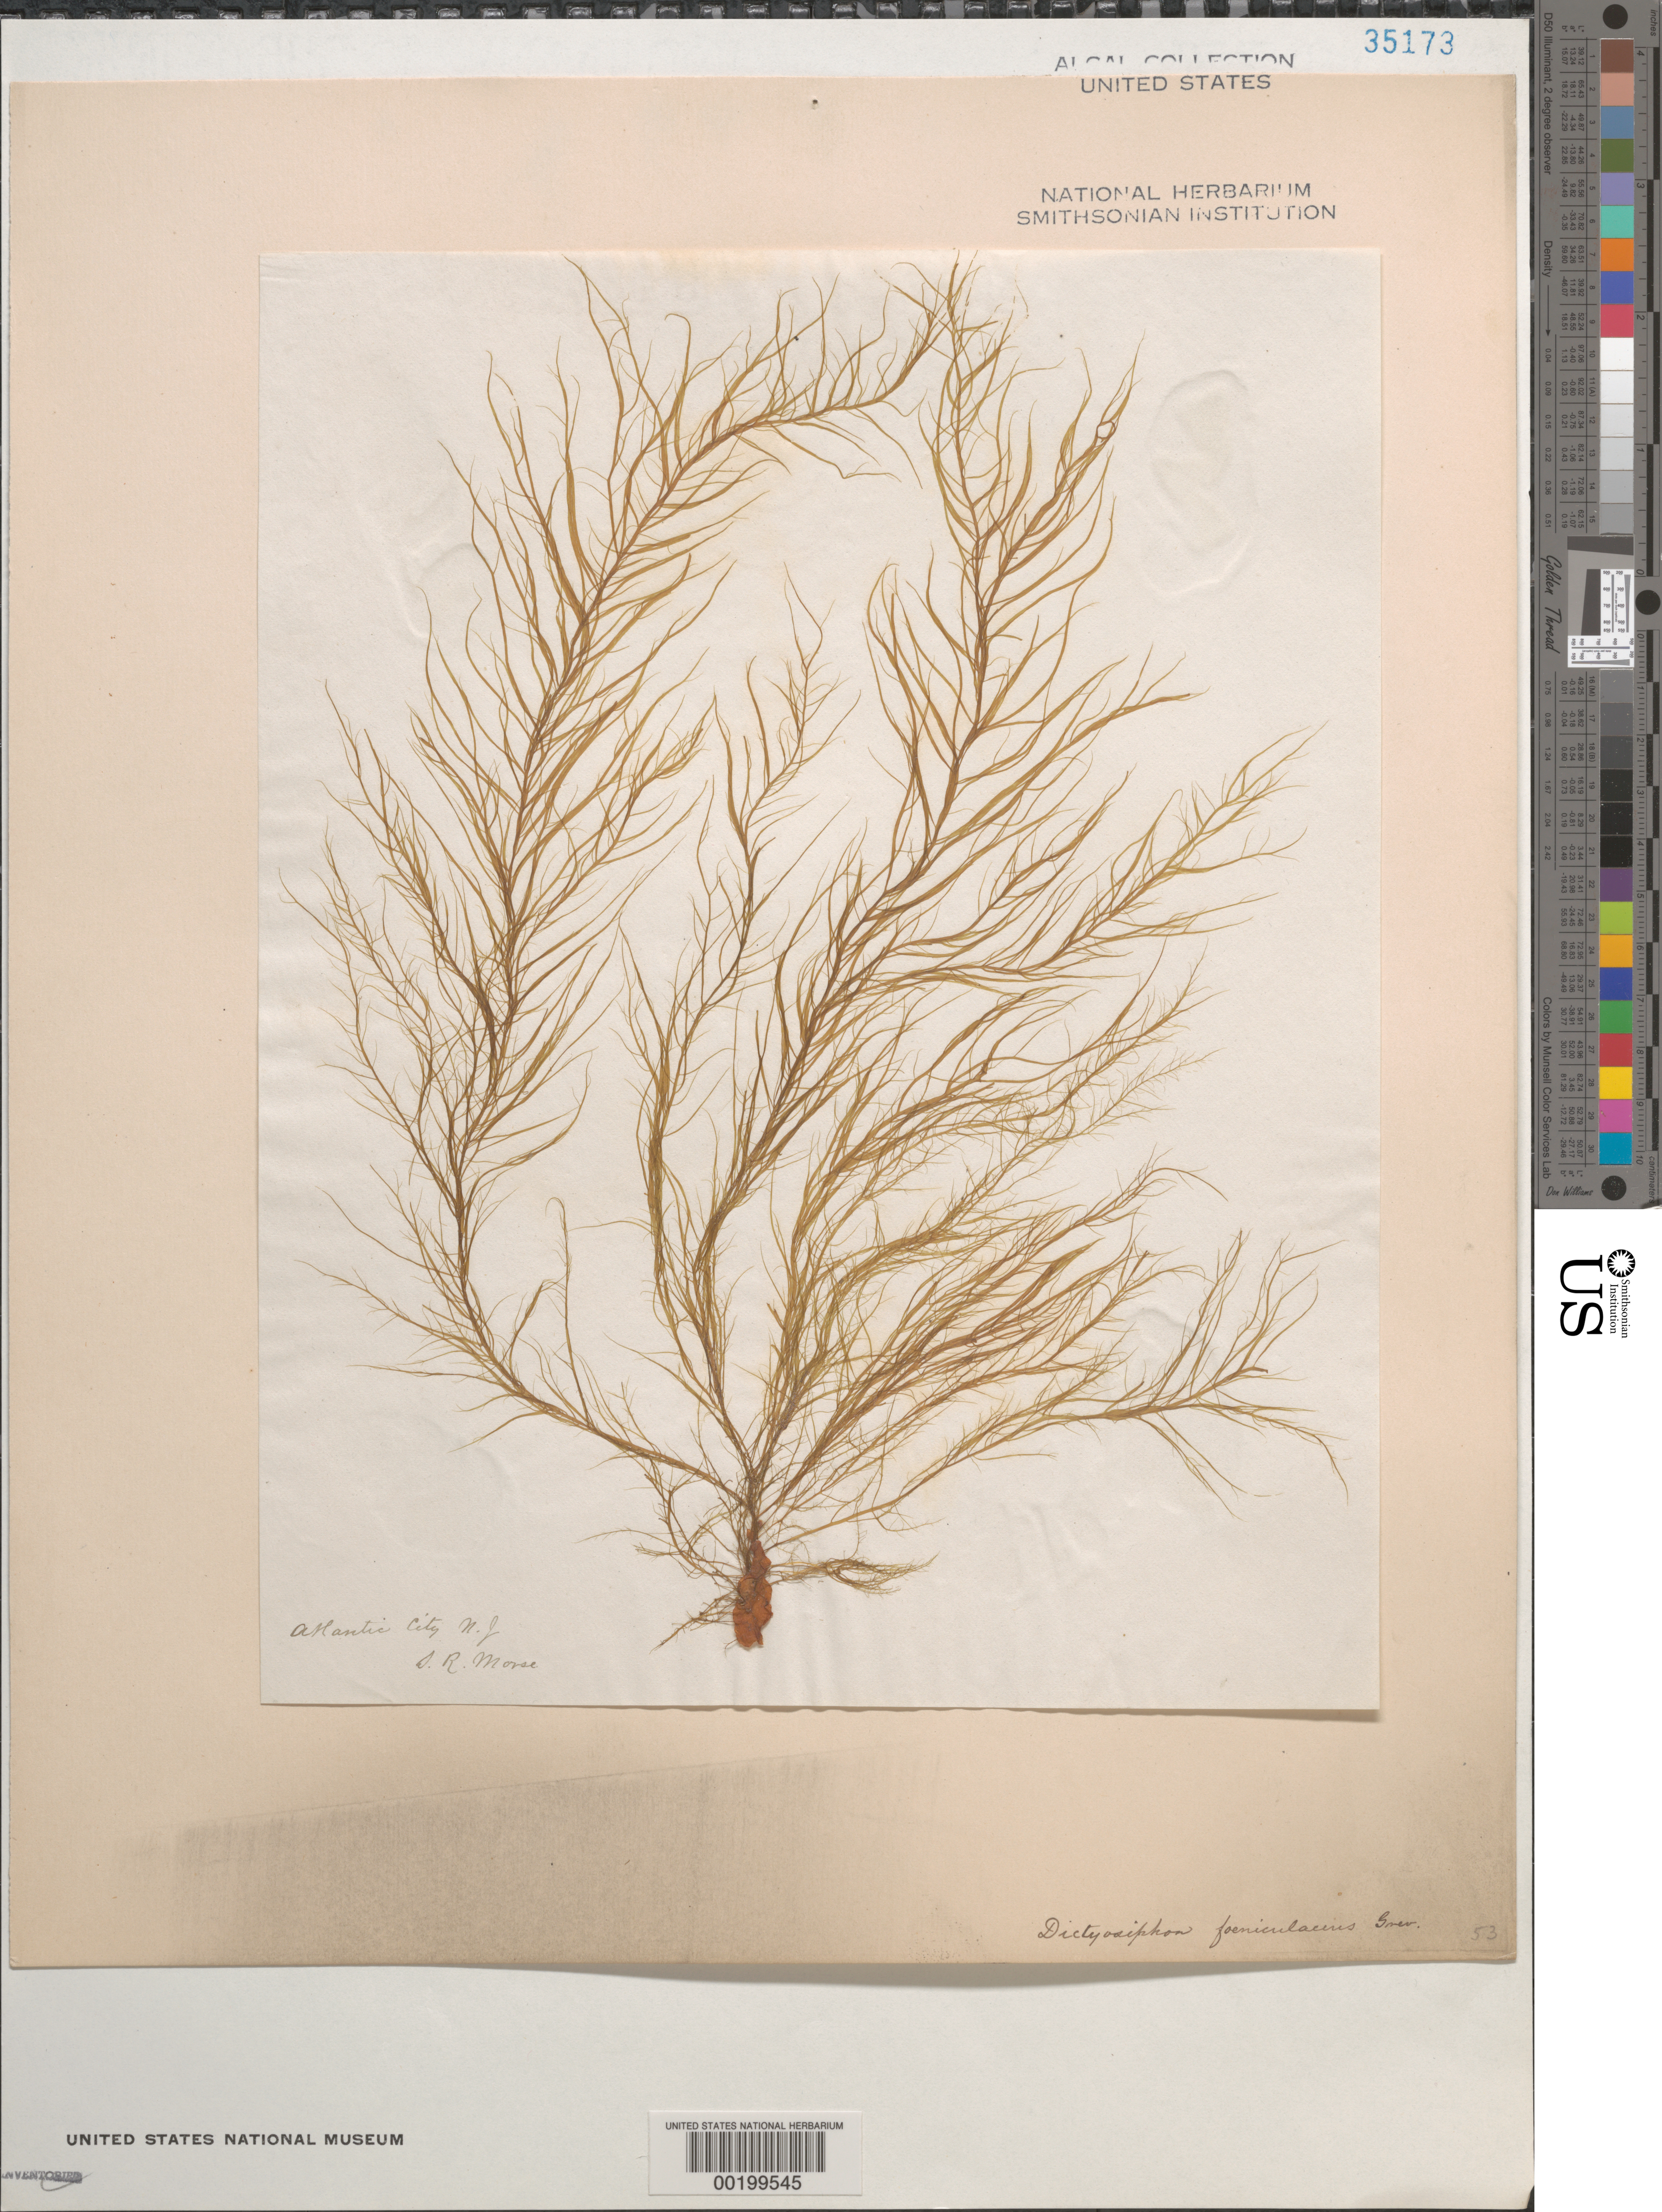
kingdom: Chromista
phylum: Ochrophyta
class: Phaeophyceae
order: Dictyosiphonales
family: Dictyosiphonaceae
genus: Dictyosiphon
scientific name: Dictyosiphon foeniculaceus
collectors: S. Morse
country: United States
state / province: New Jersey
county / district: Atlantic County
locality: Atlantic City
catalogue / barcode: US 35173